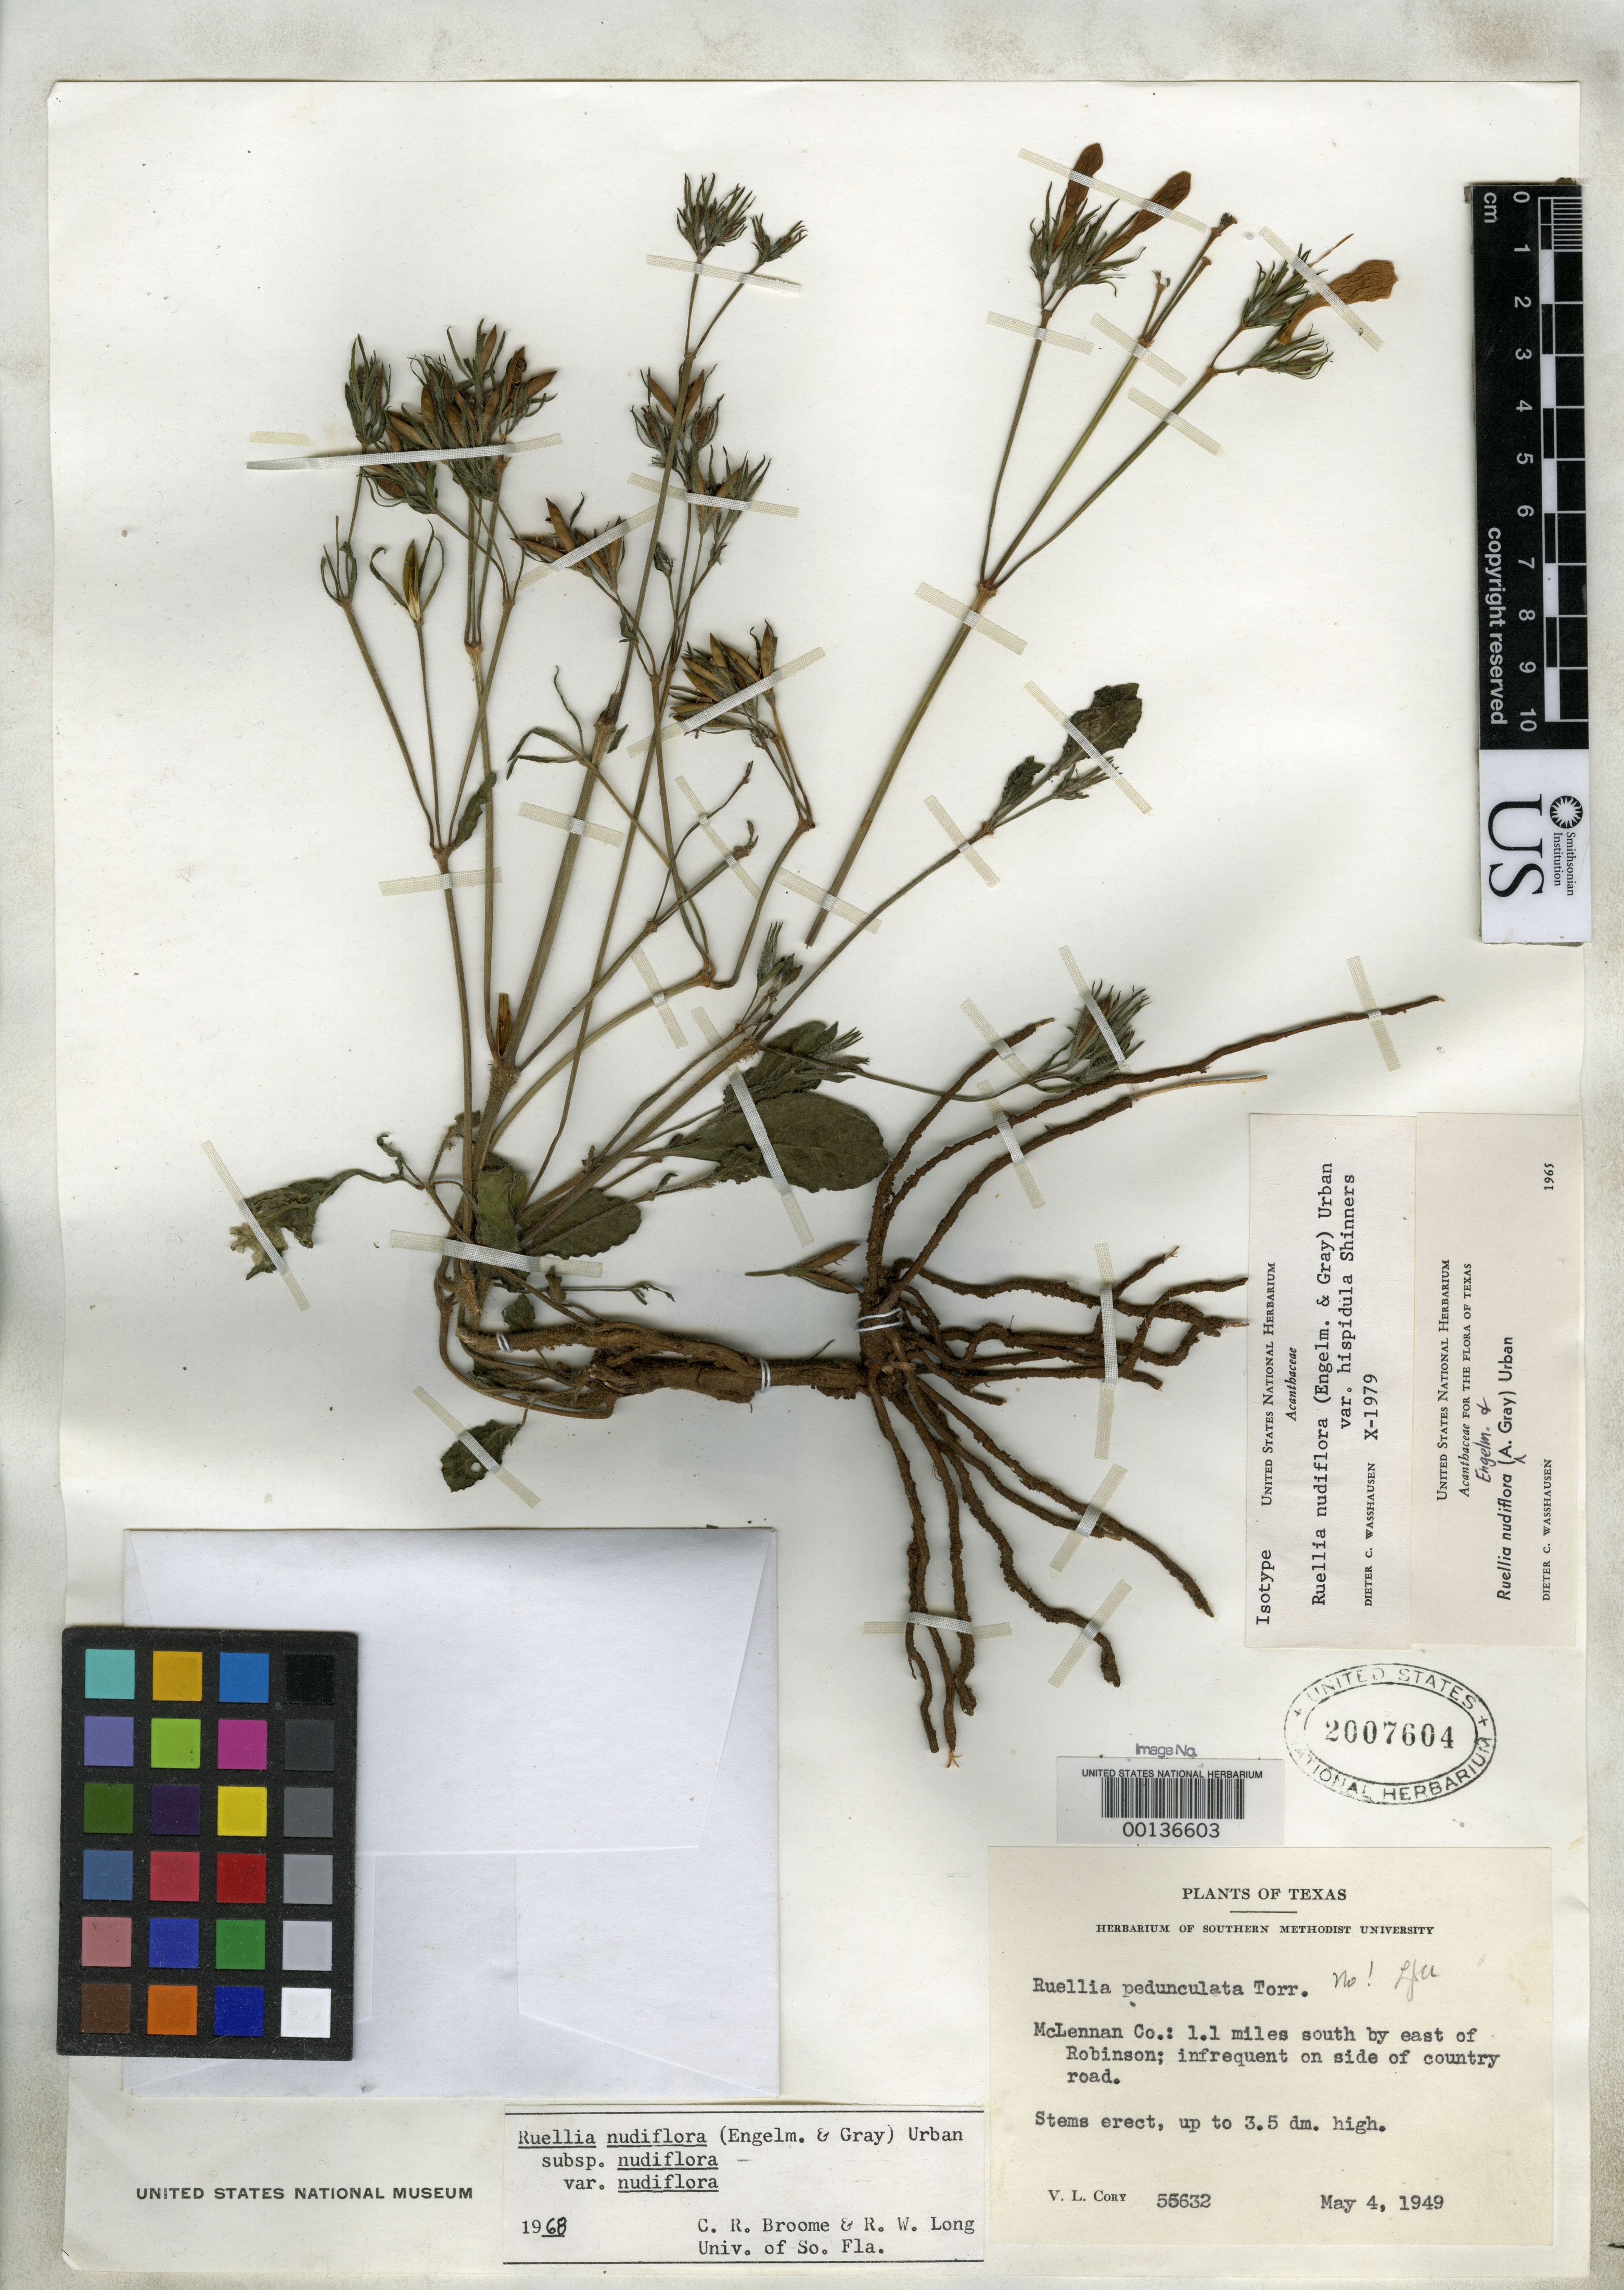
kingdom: Plantae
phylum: Tracheophyta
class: Magnoliopsida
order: Lamiales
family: Acanthaceae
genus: Ruellia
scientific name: Ruellia nudiflora var. hispidula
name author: Shinners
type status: Isotype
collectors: V. Cory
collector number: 55632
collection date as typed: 04 May 1949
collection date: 1949-05-04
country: United States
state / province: Texas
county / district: Mclennan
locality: East of Robinson.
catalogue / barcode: US 2007604